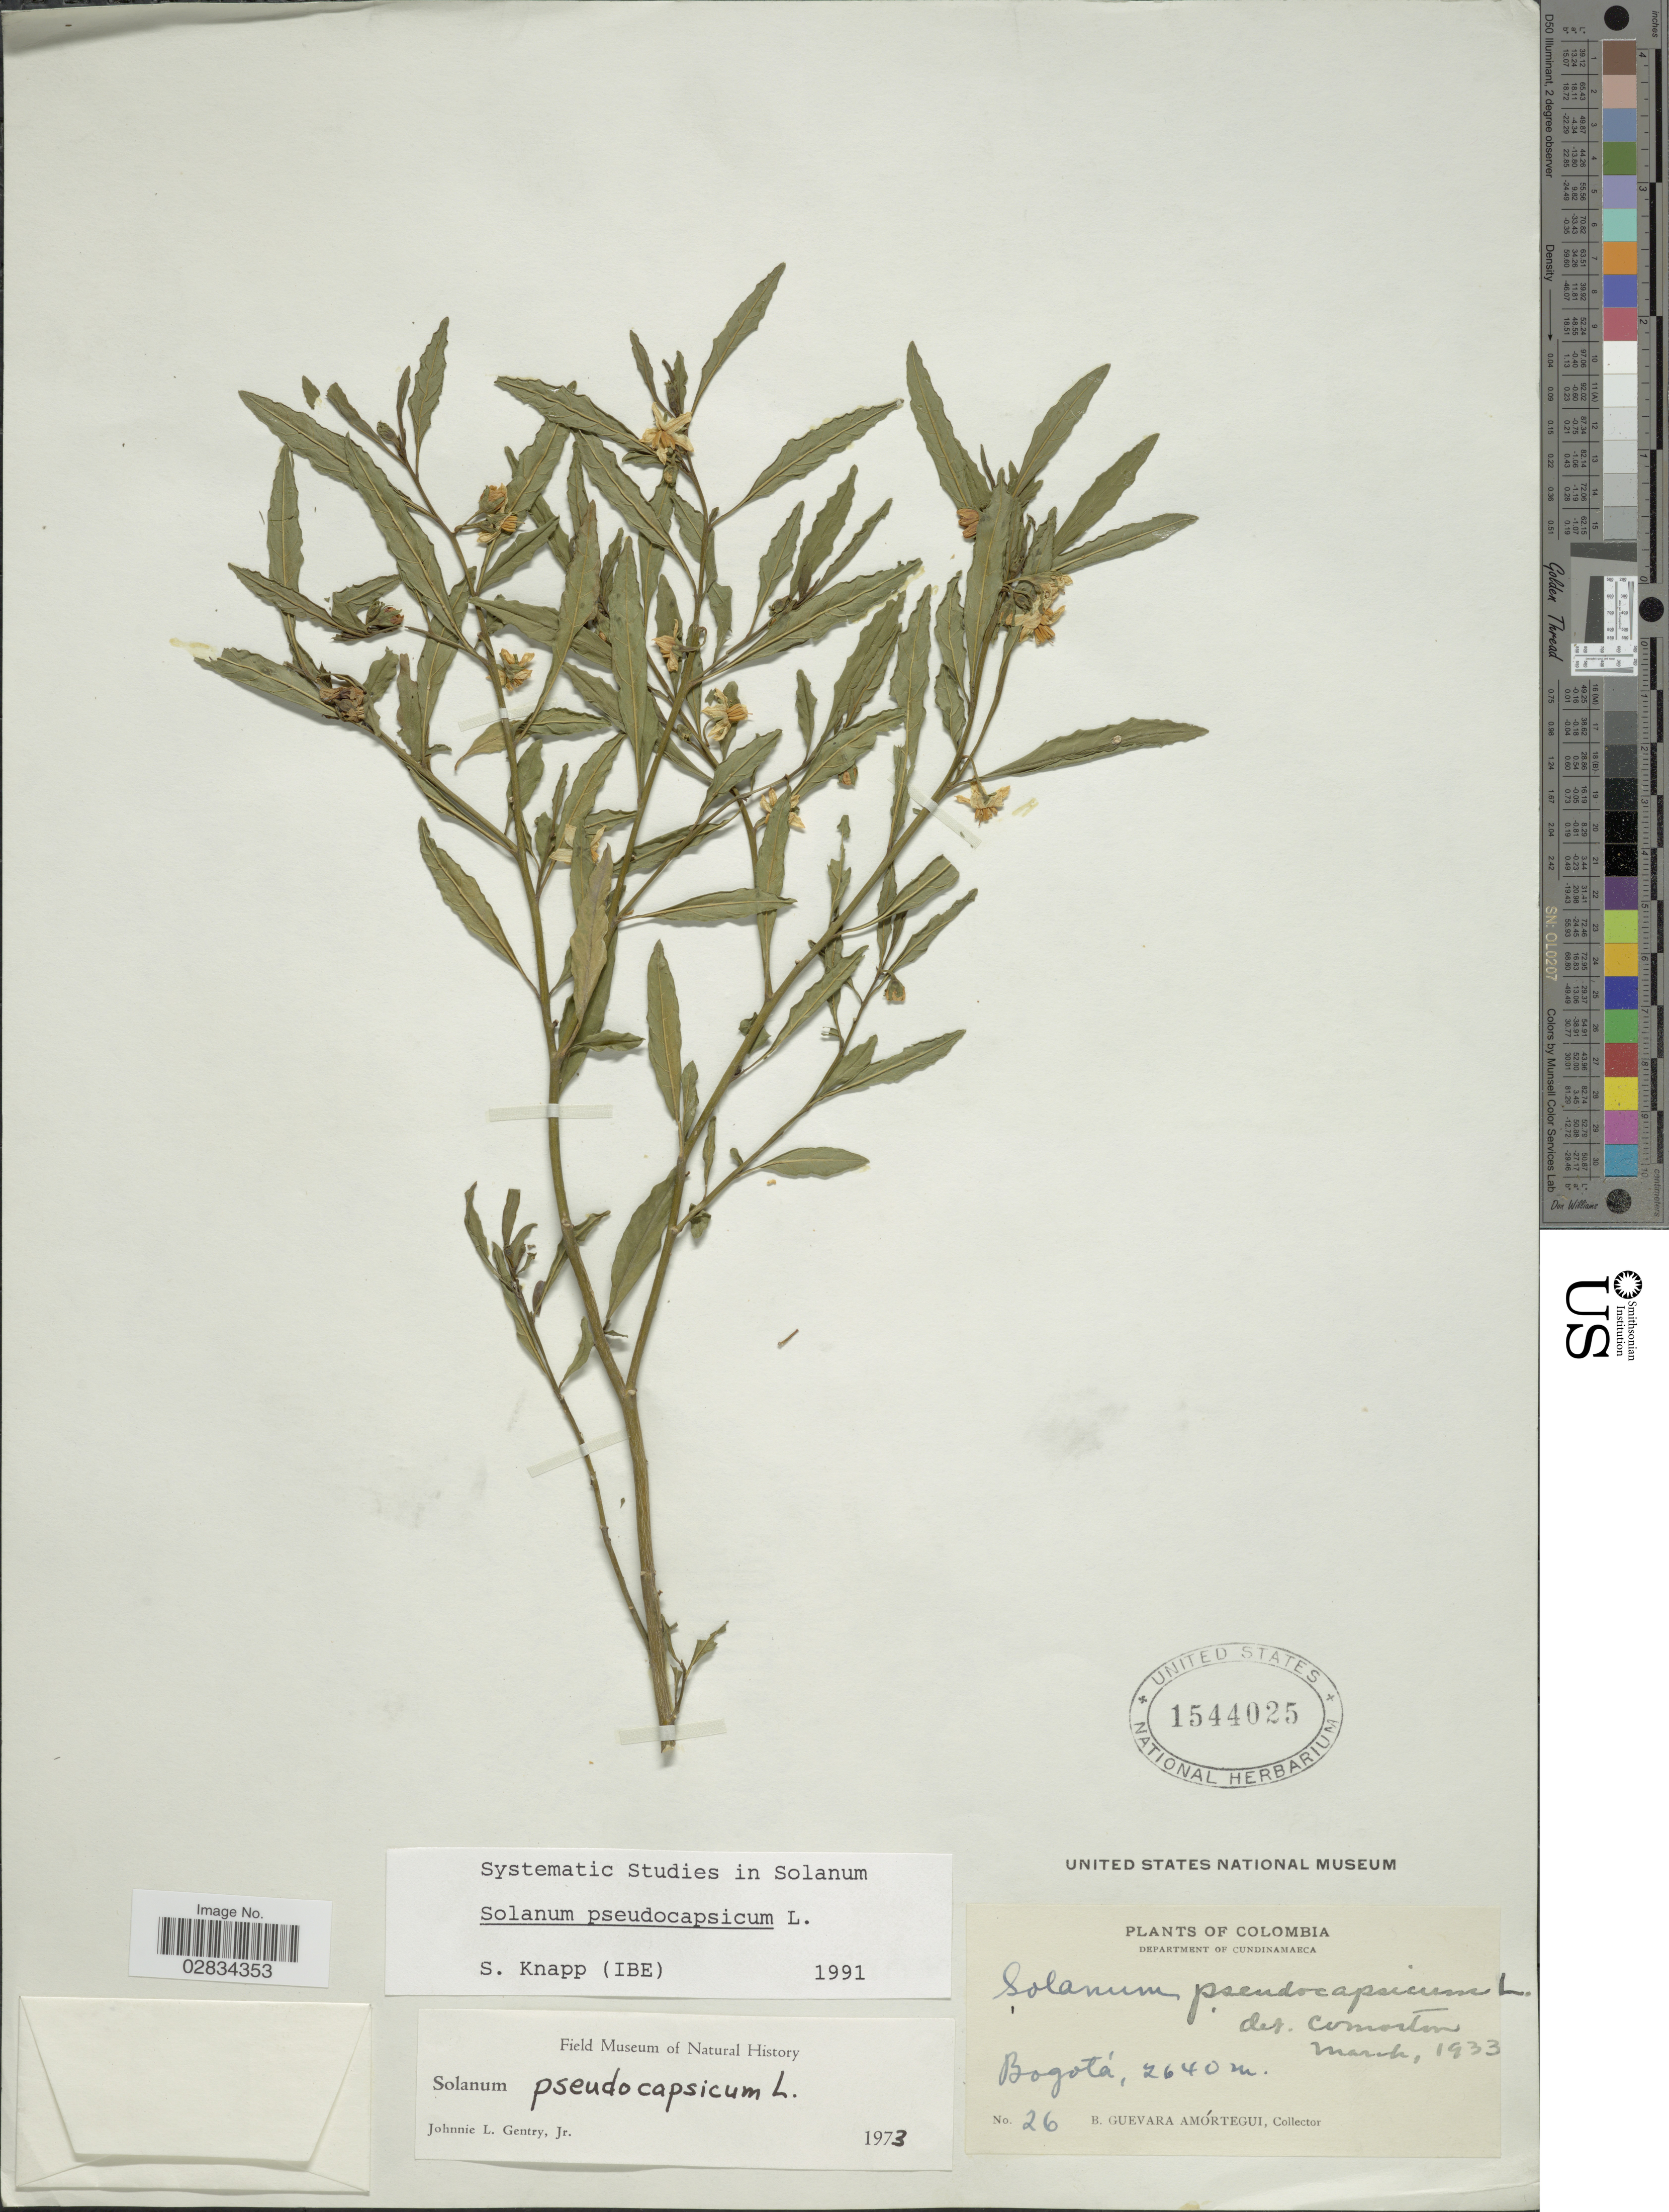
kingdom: Plantae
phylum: Tracheophyta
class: Magnoliopsida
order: Solanales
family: Solanaceae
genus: Solanum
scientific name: Solanum pseudocapsicum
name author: L.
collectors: V. Guevara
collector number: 26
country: Colombia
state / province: Cundinamarca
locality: Department of Cundinamarca. Bogotá.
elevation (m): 2640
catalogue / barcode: US 1544025